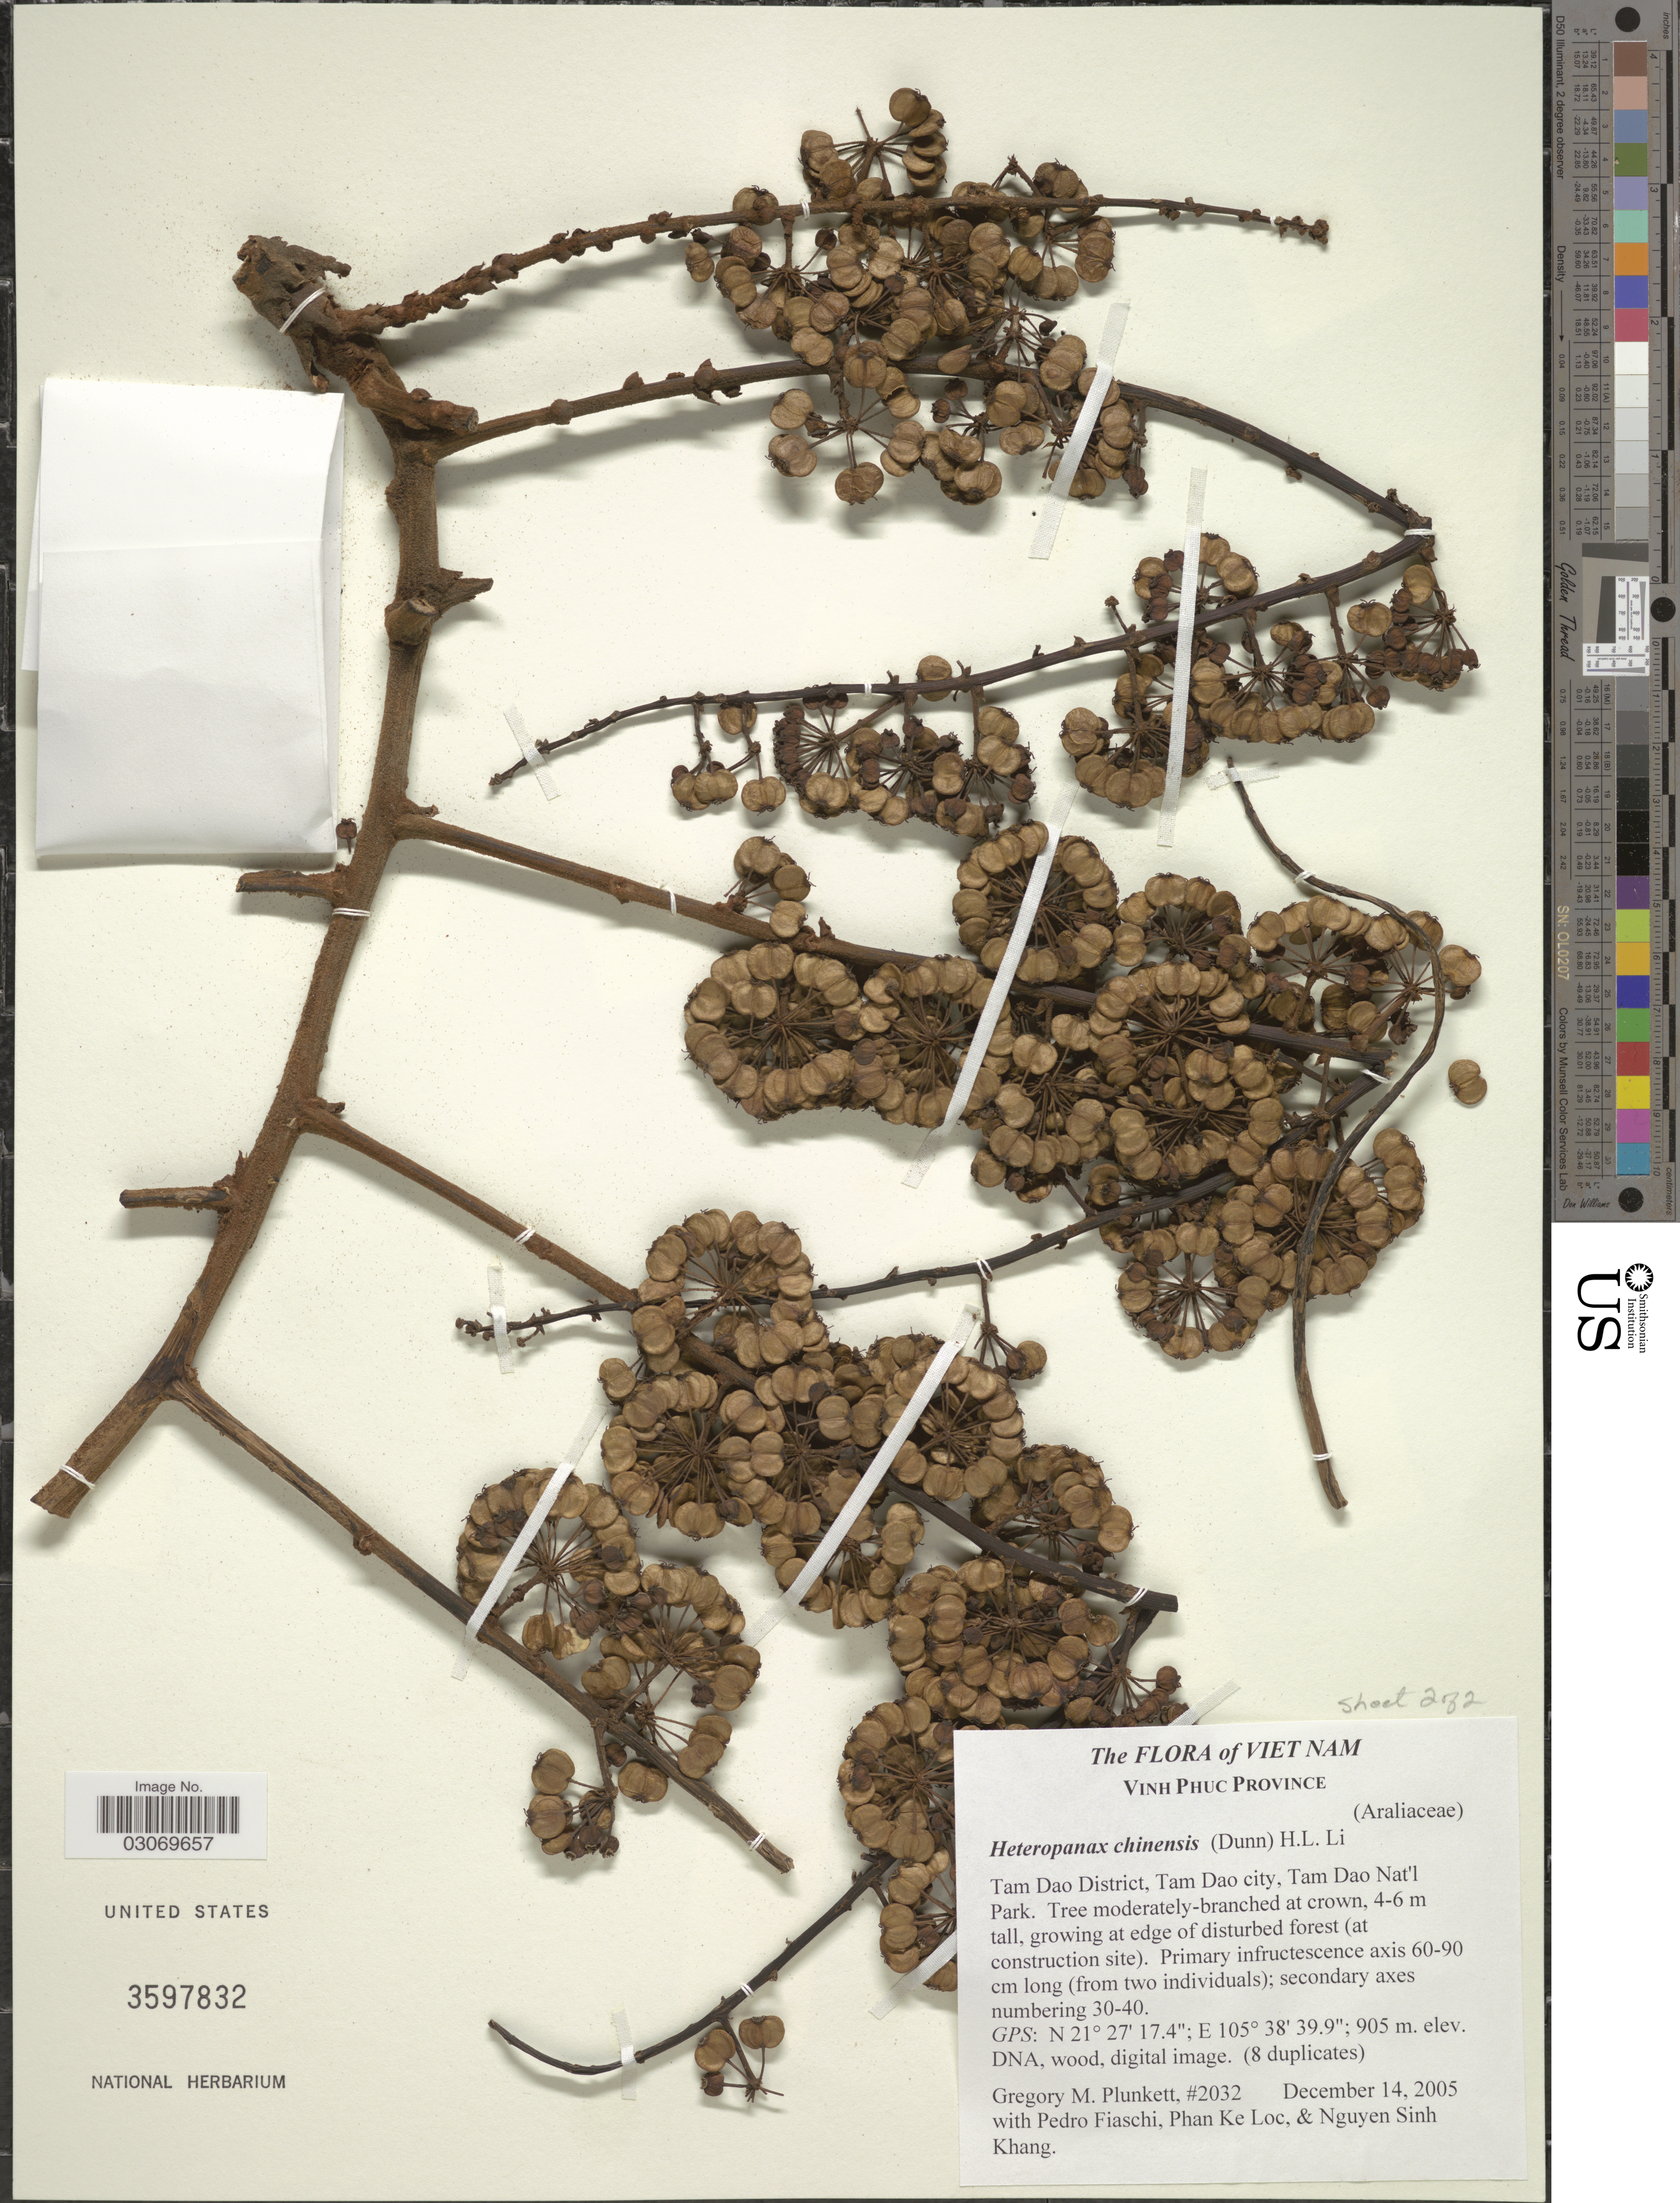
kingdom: Plantae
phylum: Tracheophyta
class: Magnoliopsida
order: Apiales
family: Araliaceae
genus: Heteropanax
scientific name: Heteropanax chinensis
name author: (Dunn) H.L. Li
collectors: G. M. Plunkett, P. Fiaschi, Phan Kê Lôc & N. Khang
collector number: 2032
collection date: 2005-12-14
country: Vietnam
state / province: Vinh Phuc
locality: Tam Dao District, Tam Dao city, Tam Dao Nat'l Park.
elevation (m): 905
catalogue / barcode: US 3597832